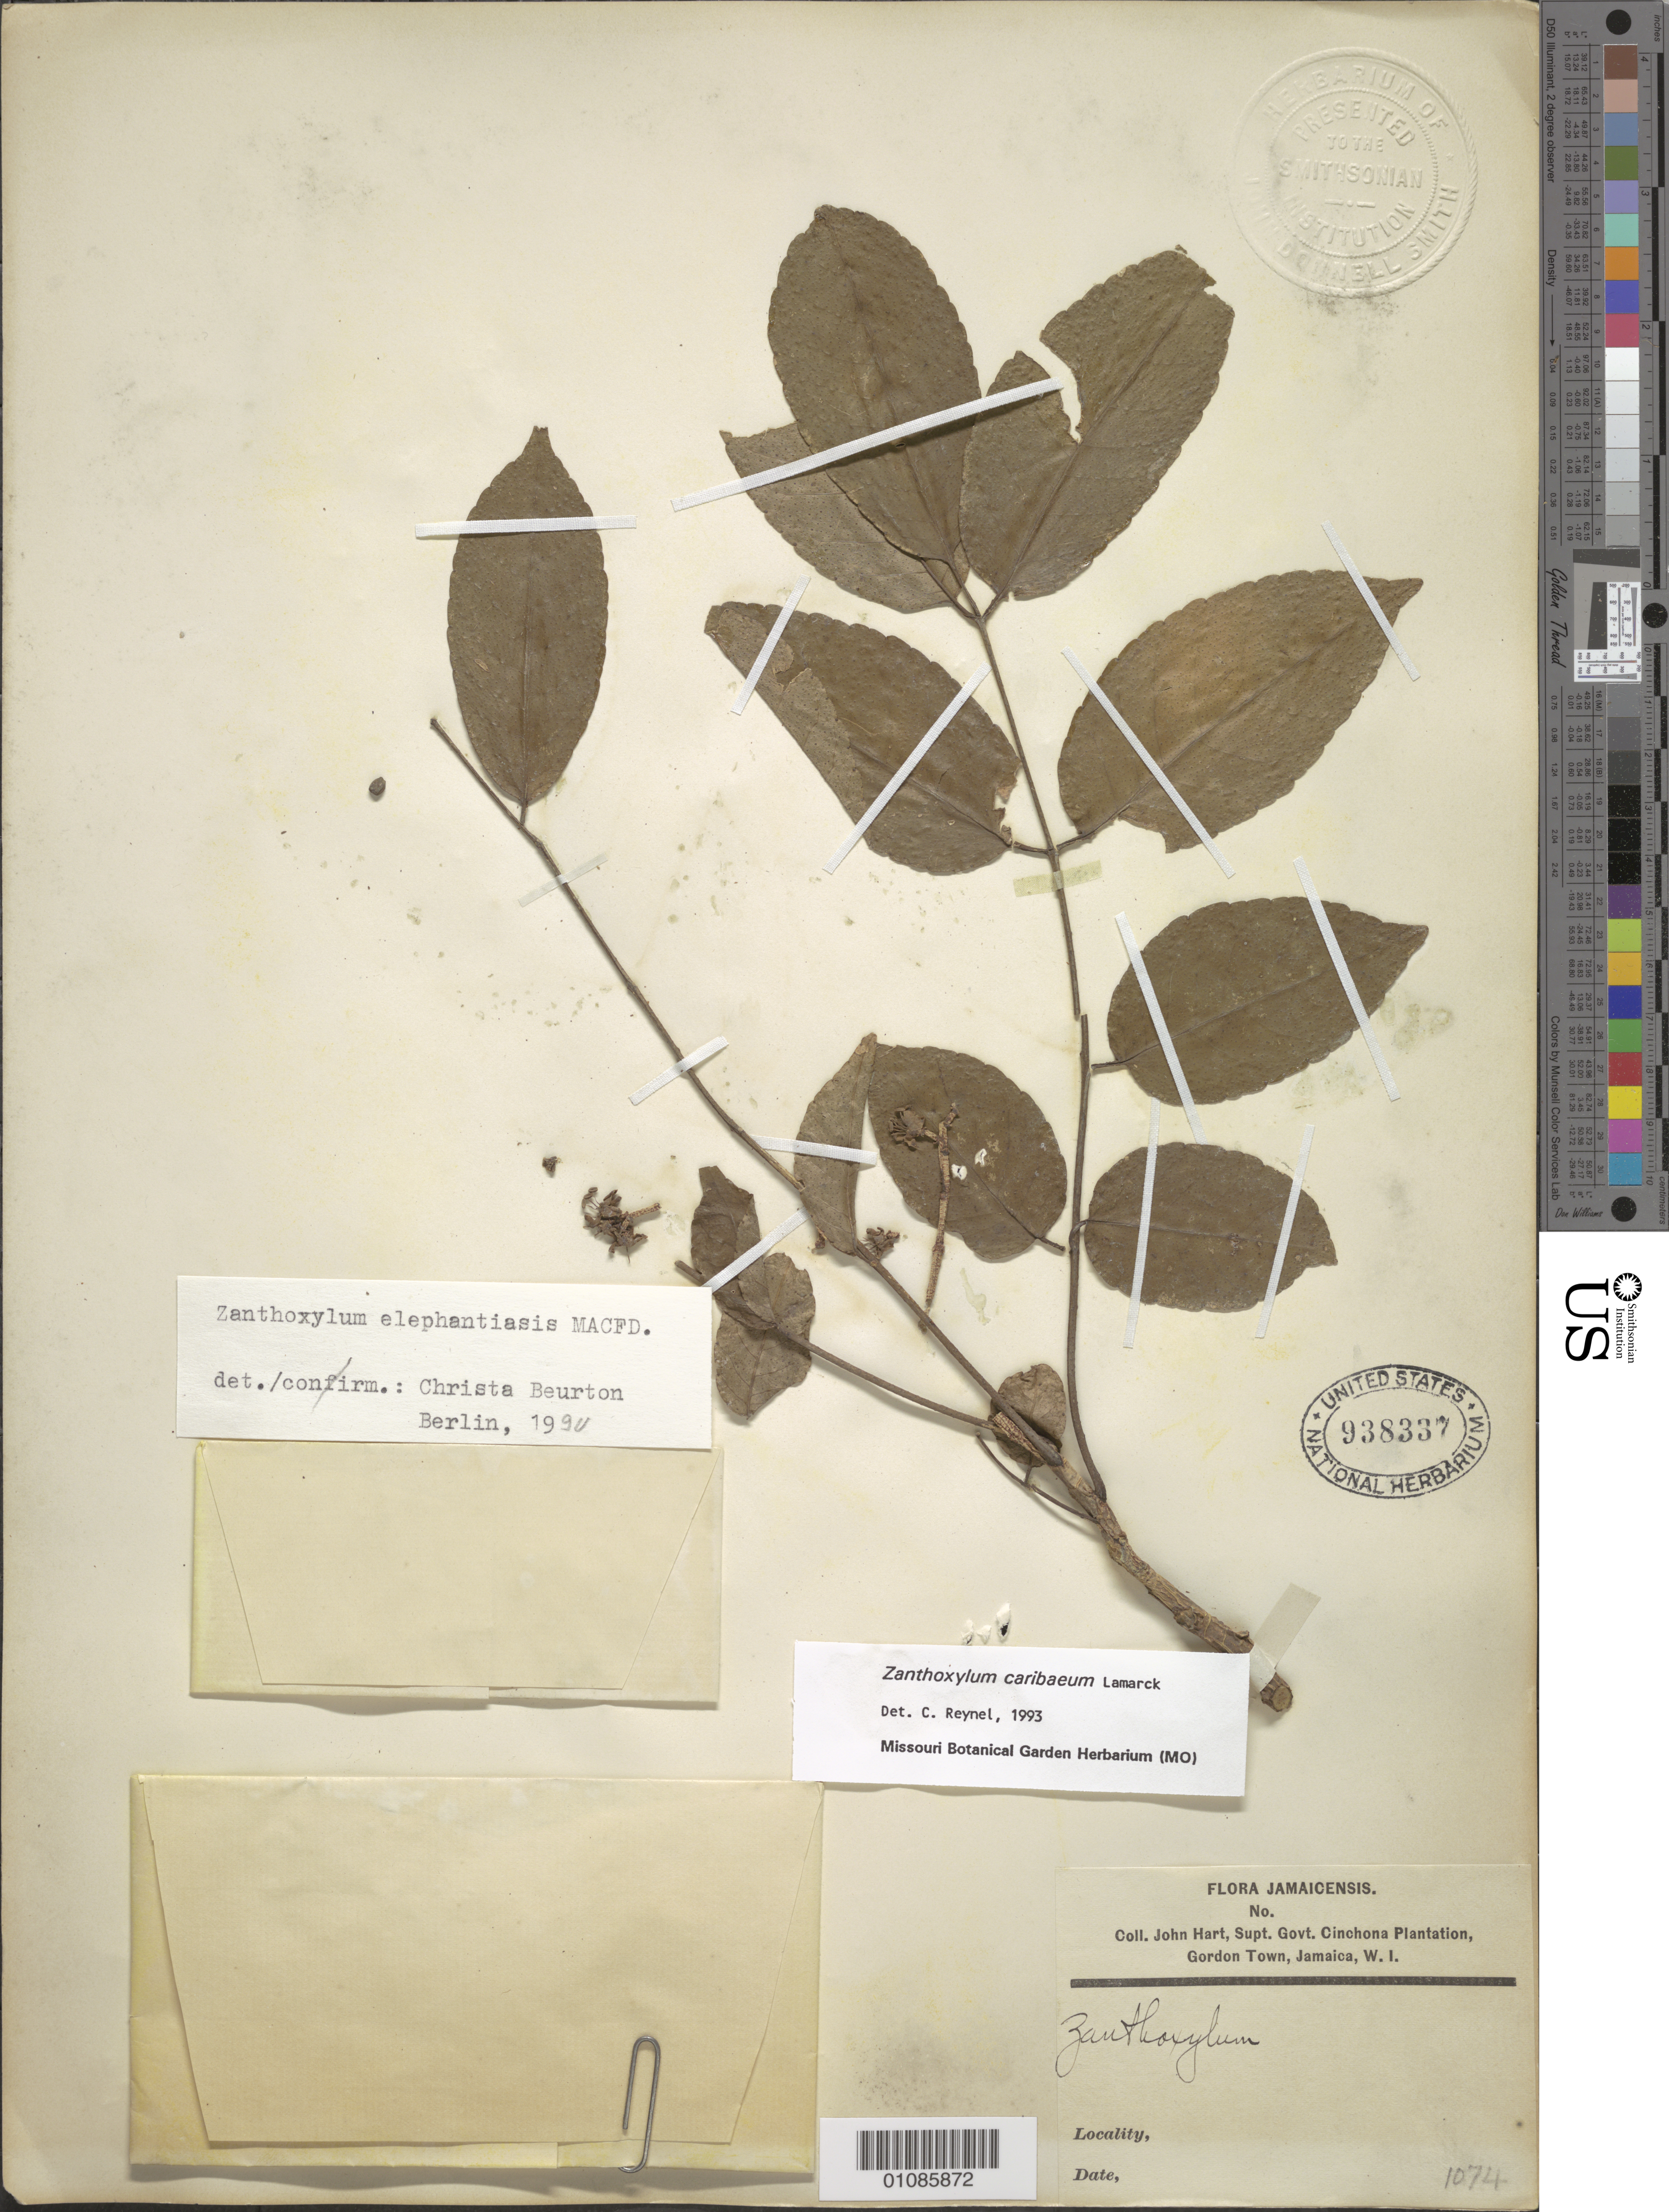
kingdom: Plantae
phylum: Tracheophyta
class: Magnoliopsida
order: Sapindales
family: Rutaceae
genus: Zanthoxylum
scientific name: Zanthoxylum caribaeum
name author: Lam.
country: Jamaica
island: Jamaica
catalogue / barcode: US 938337